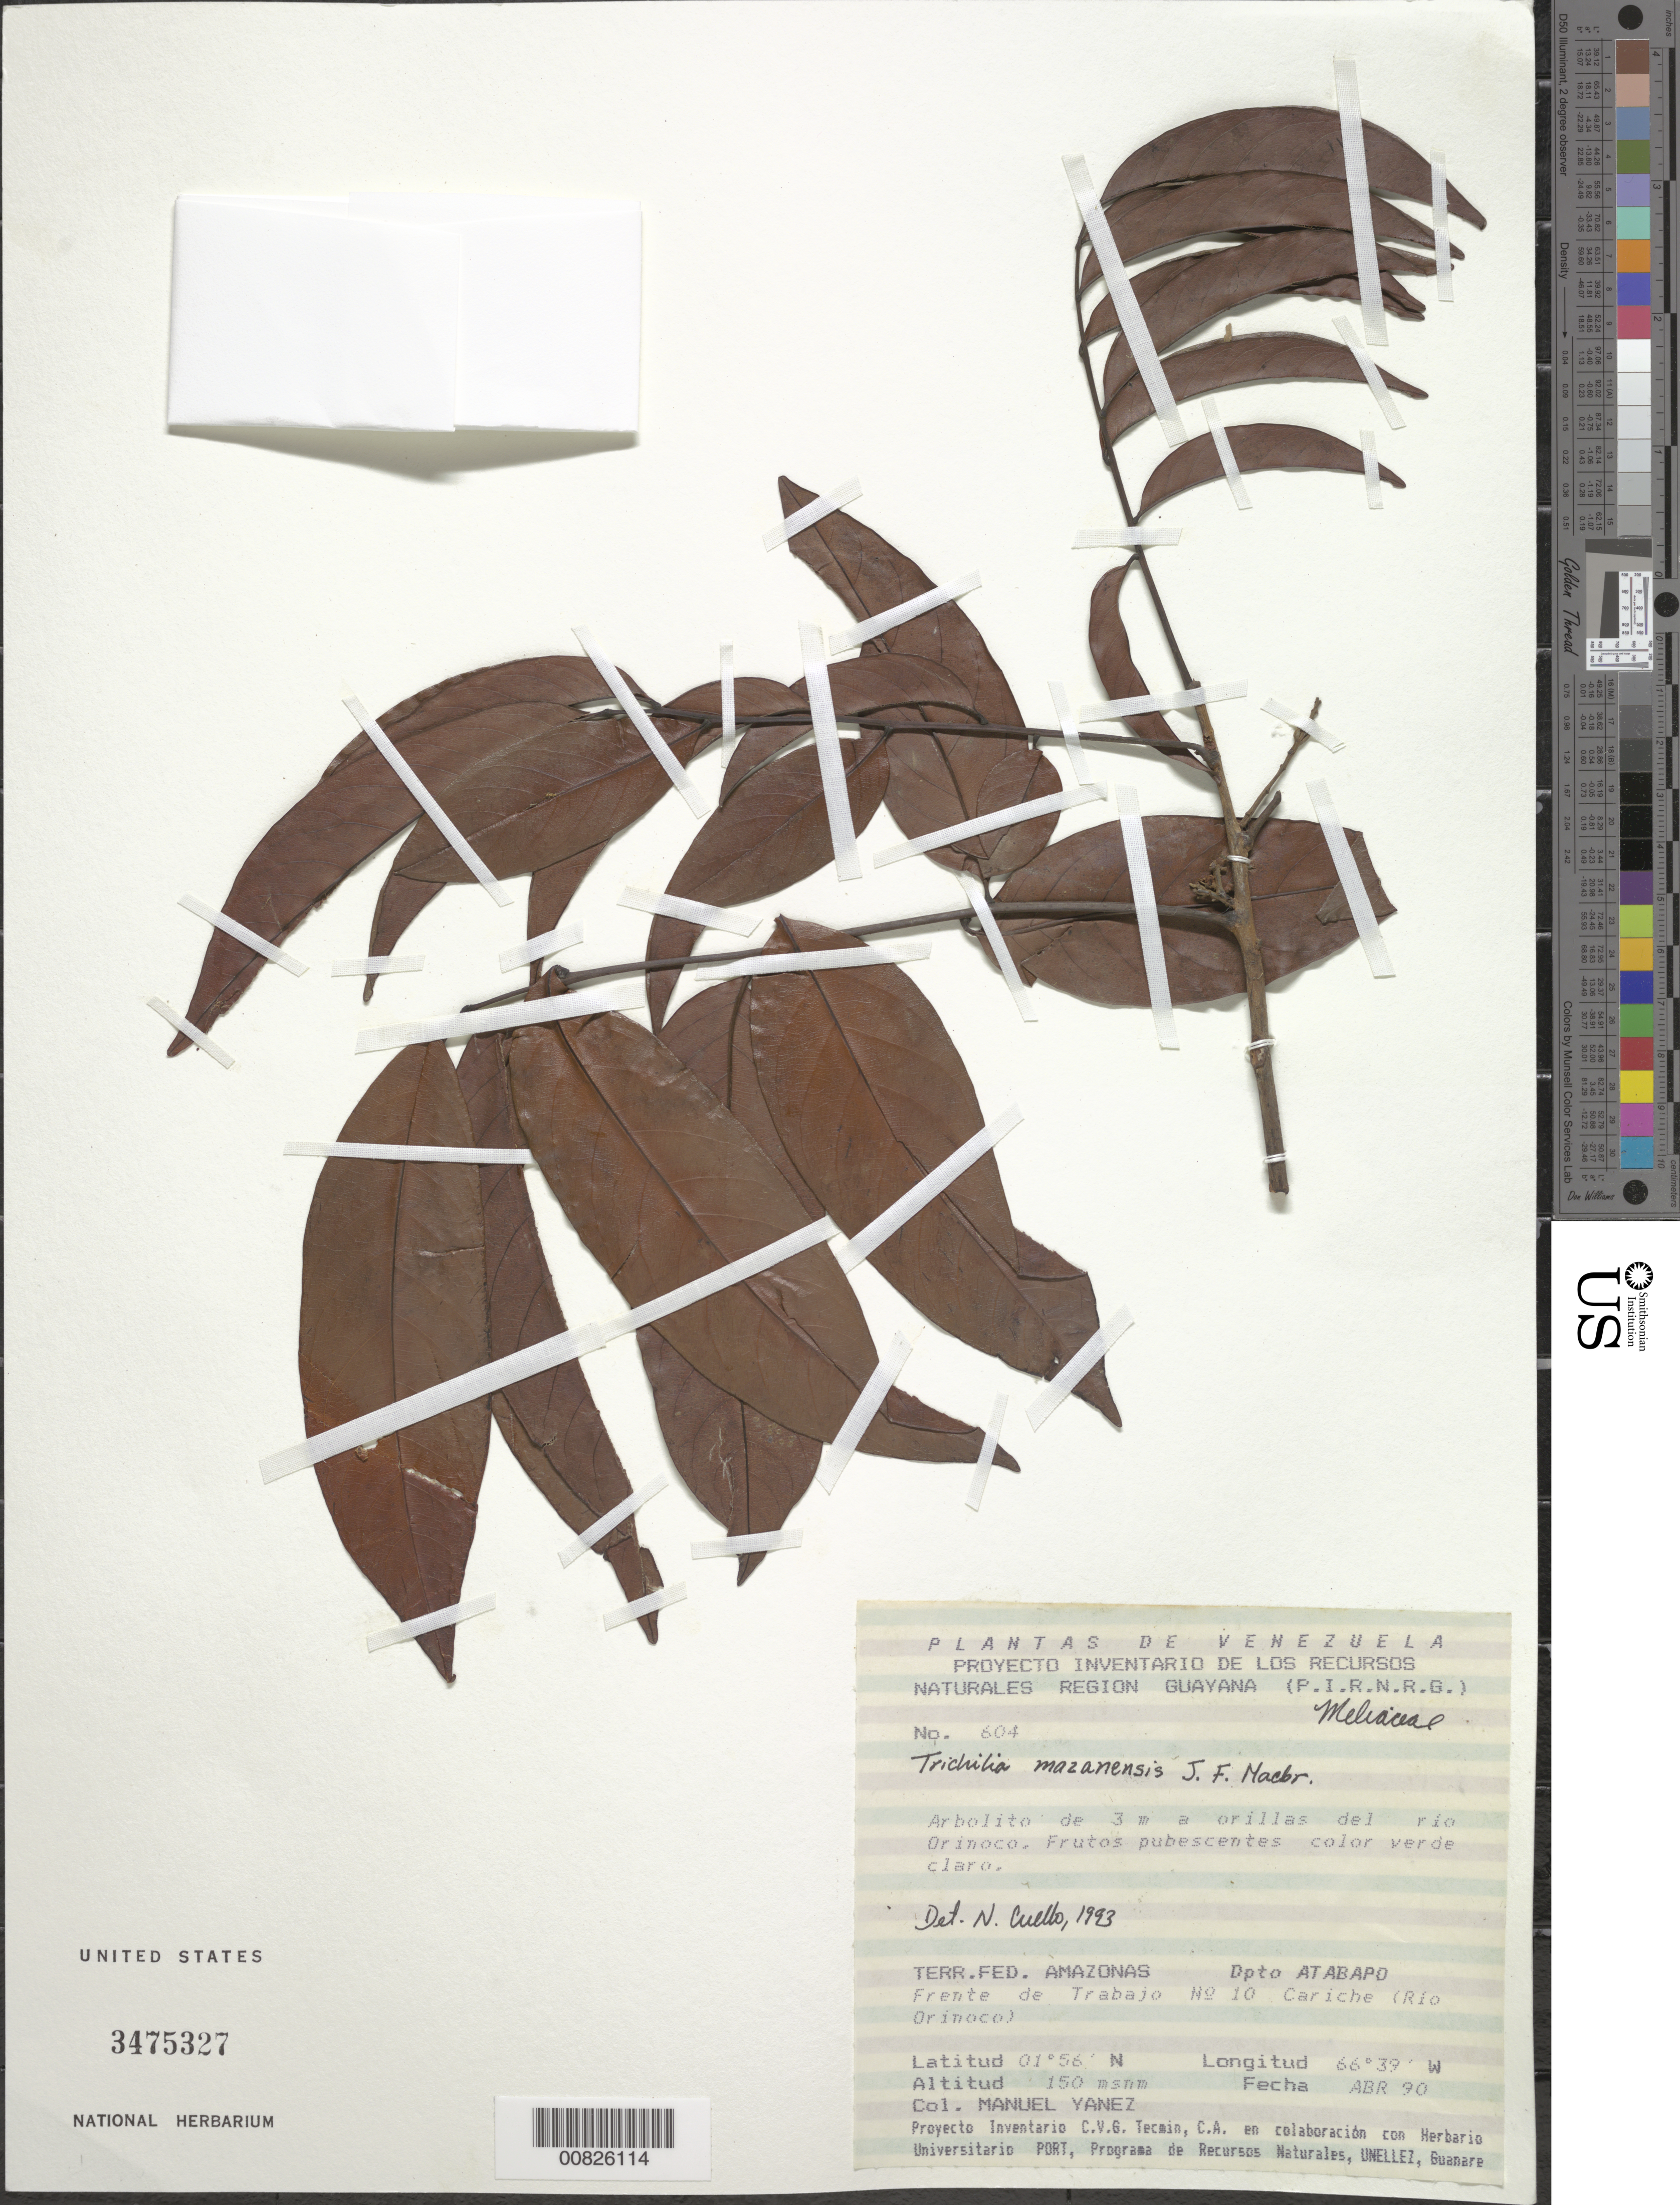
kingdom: Plantae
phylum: Tracheophyta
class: Magnoliopsida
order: Sapindales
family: Meliaceae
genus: Trichilia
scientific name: Trichilia mazanensis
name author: J.F. Macbr.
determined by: Cuello, Nidia L.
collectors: M. Yanez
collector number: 604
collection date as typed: Apr-90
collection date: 1990-04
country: Venezuela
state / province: Amazonas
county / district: Atabapo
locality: Frente de Trabajo no. 10 Cariche (Río Orinoco)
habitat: Riverbank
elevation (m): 150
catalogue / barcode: US 3475327